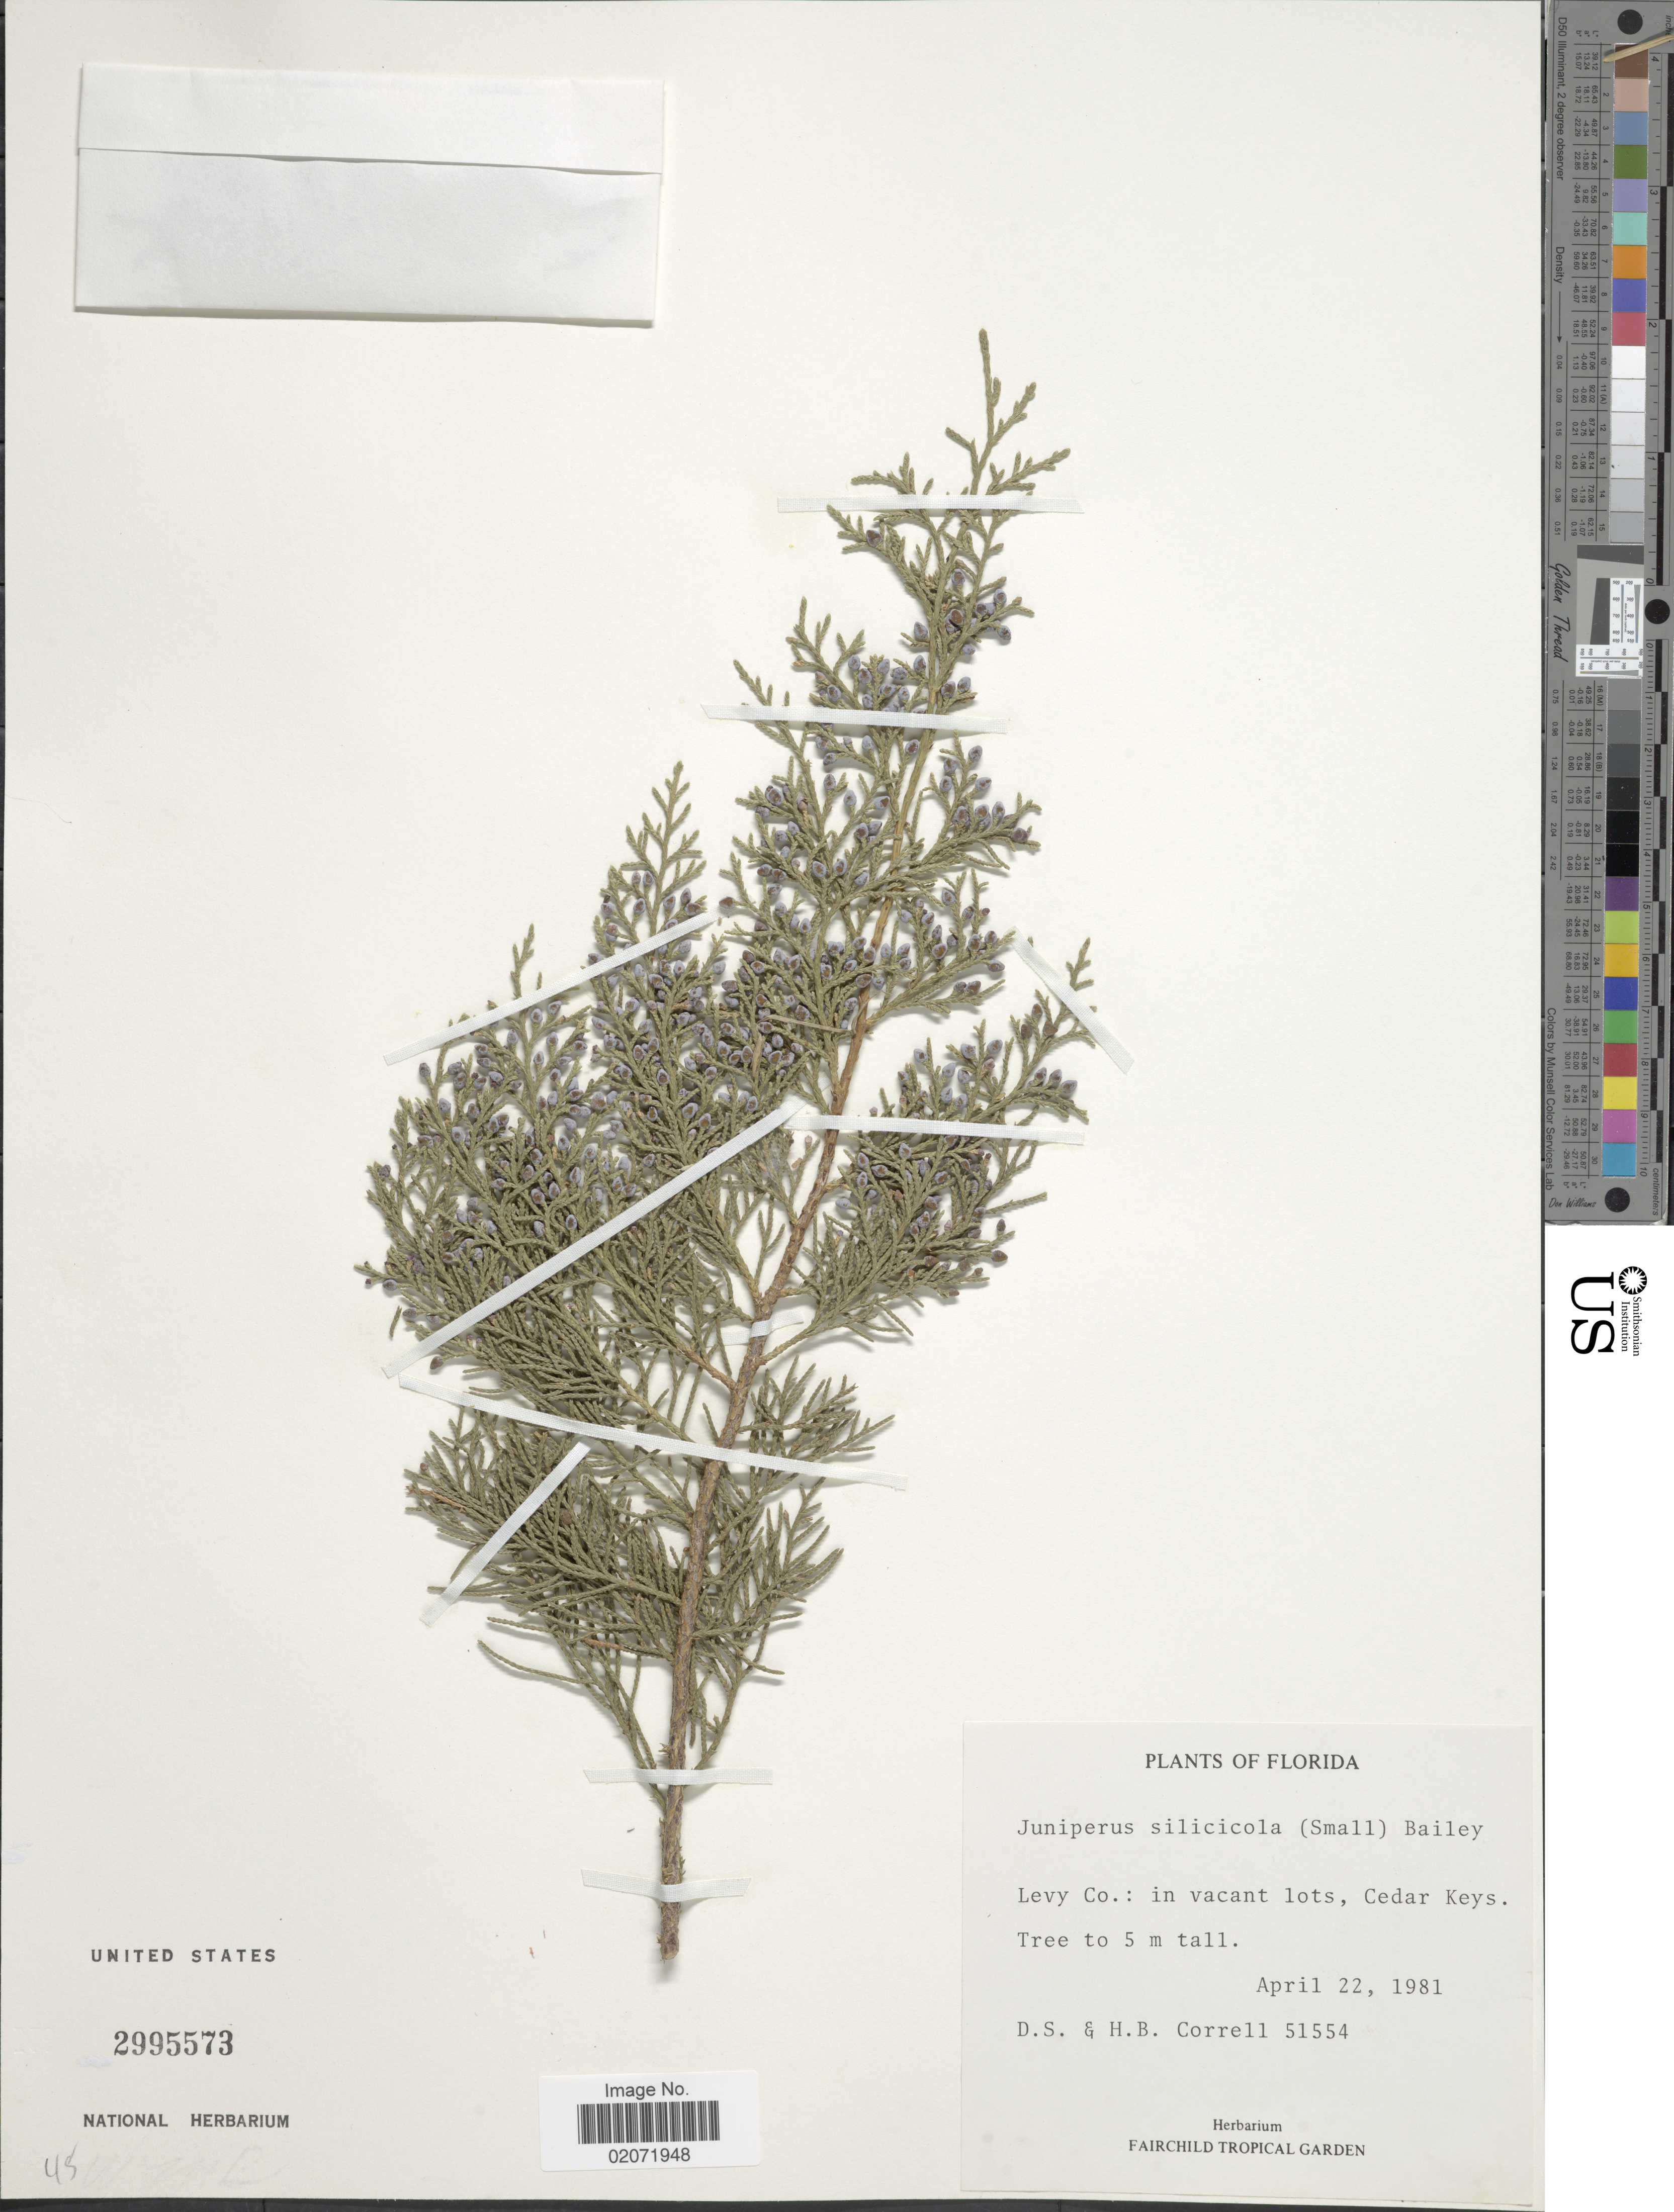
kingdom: Plantae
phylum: Tracheophyta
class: Pinopsida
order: Pinales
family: Cupressaceae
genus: Juniperus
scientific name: Juniperus silicicola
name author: (Small) L.H. Bailey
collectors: D. S. Correll & H. Correll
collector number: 51554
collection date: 1981-04-22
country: United States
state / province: Florida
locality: Levy Co.: in vacant lots, Cedar Keys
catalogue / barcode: US 2995573